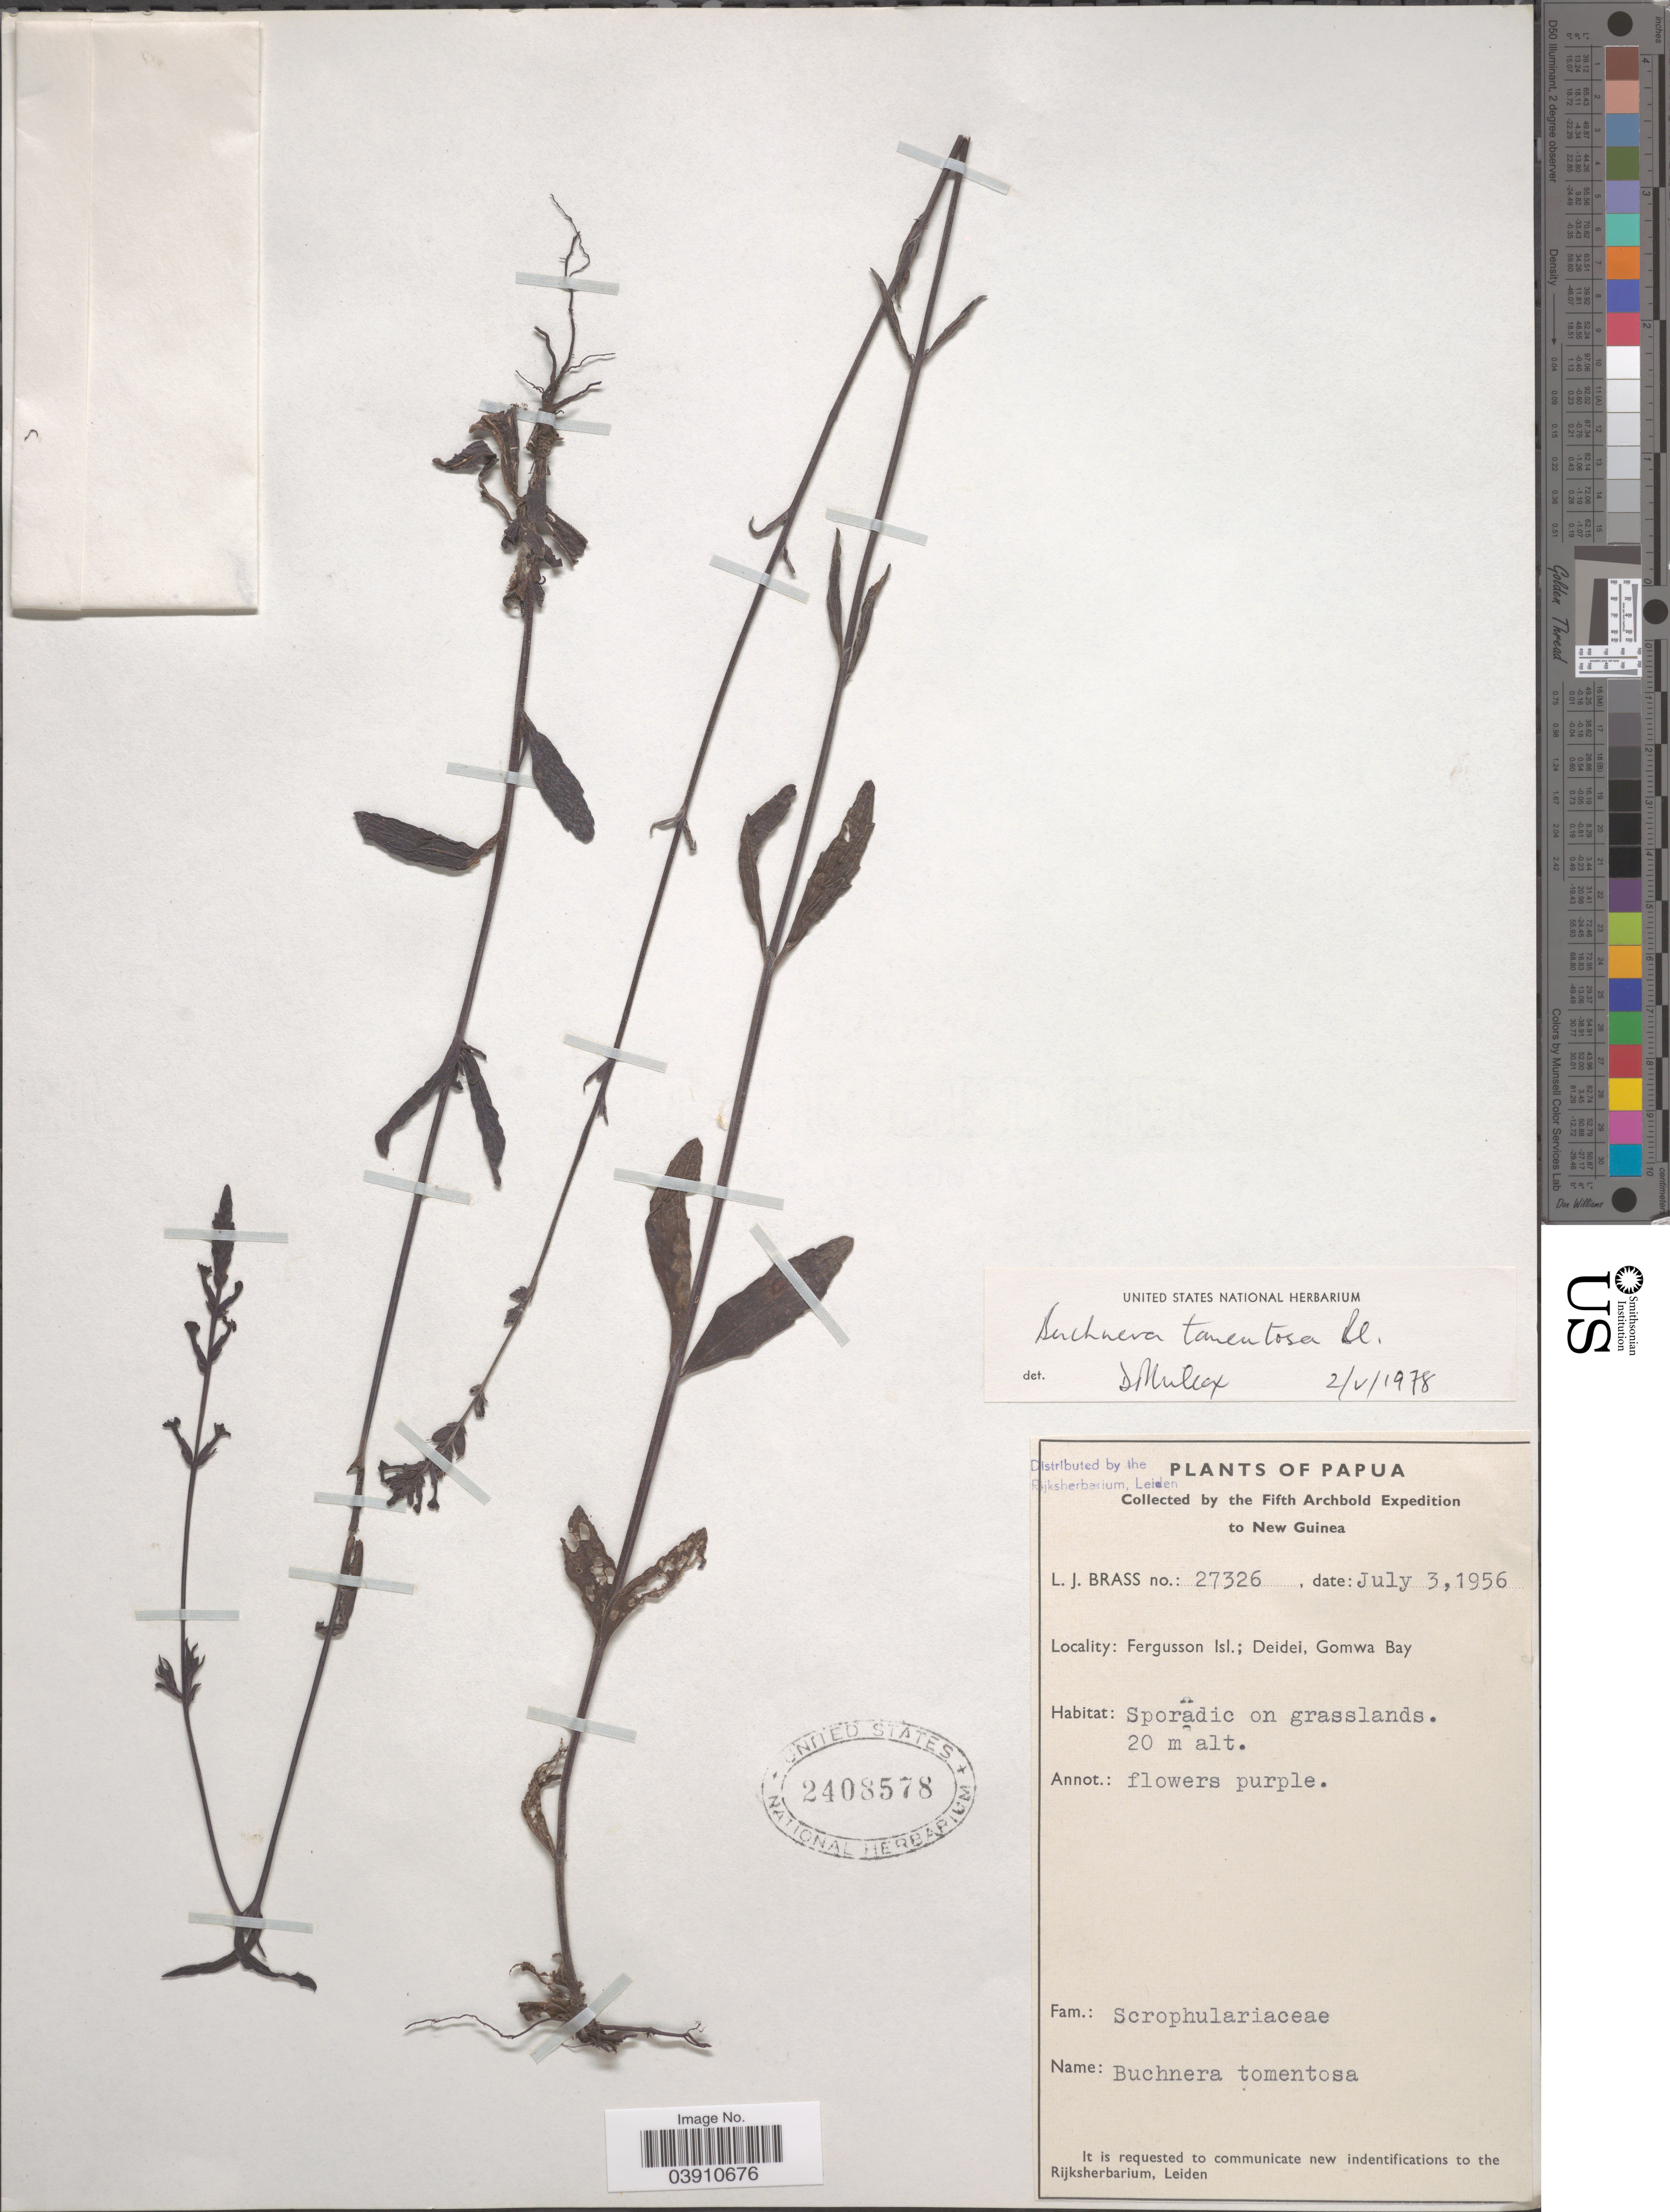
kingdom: Plantae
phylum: Tracheophyta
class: Magnoliopsida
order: Lamiales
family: Orobanchaceae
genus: Buchnera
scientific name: Buchnera tomentosa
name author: Blume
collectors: L. J. Brass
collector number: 27326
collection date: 1956-07-03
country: Papua New Guinea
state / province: Milne Bay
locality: Papua. Fergusson Isl.; Deidei, Gomwa Bay.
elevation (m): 20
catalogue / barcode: US 2408578